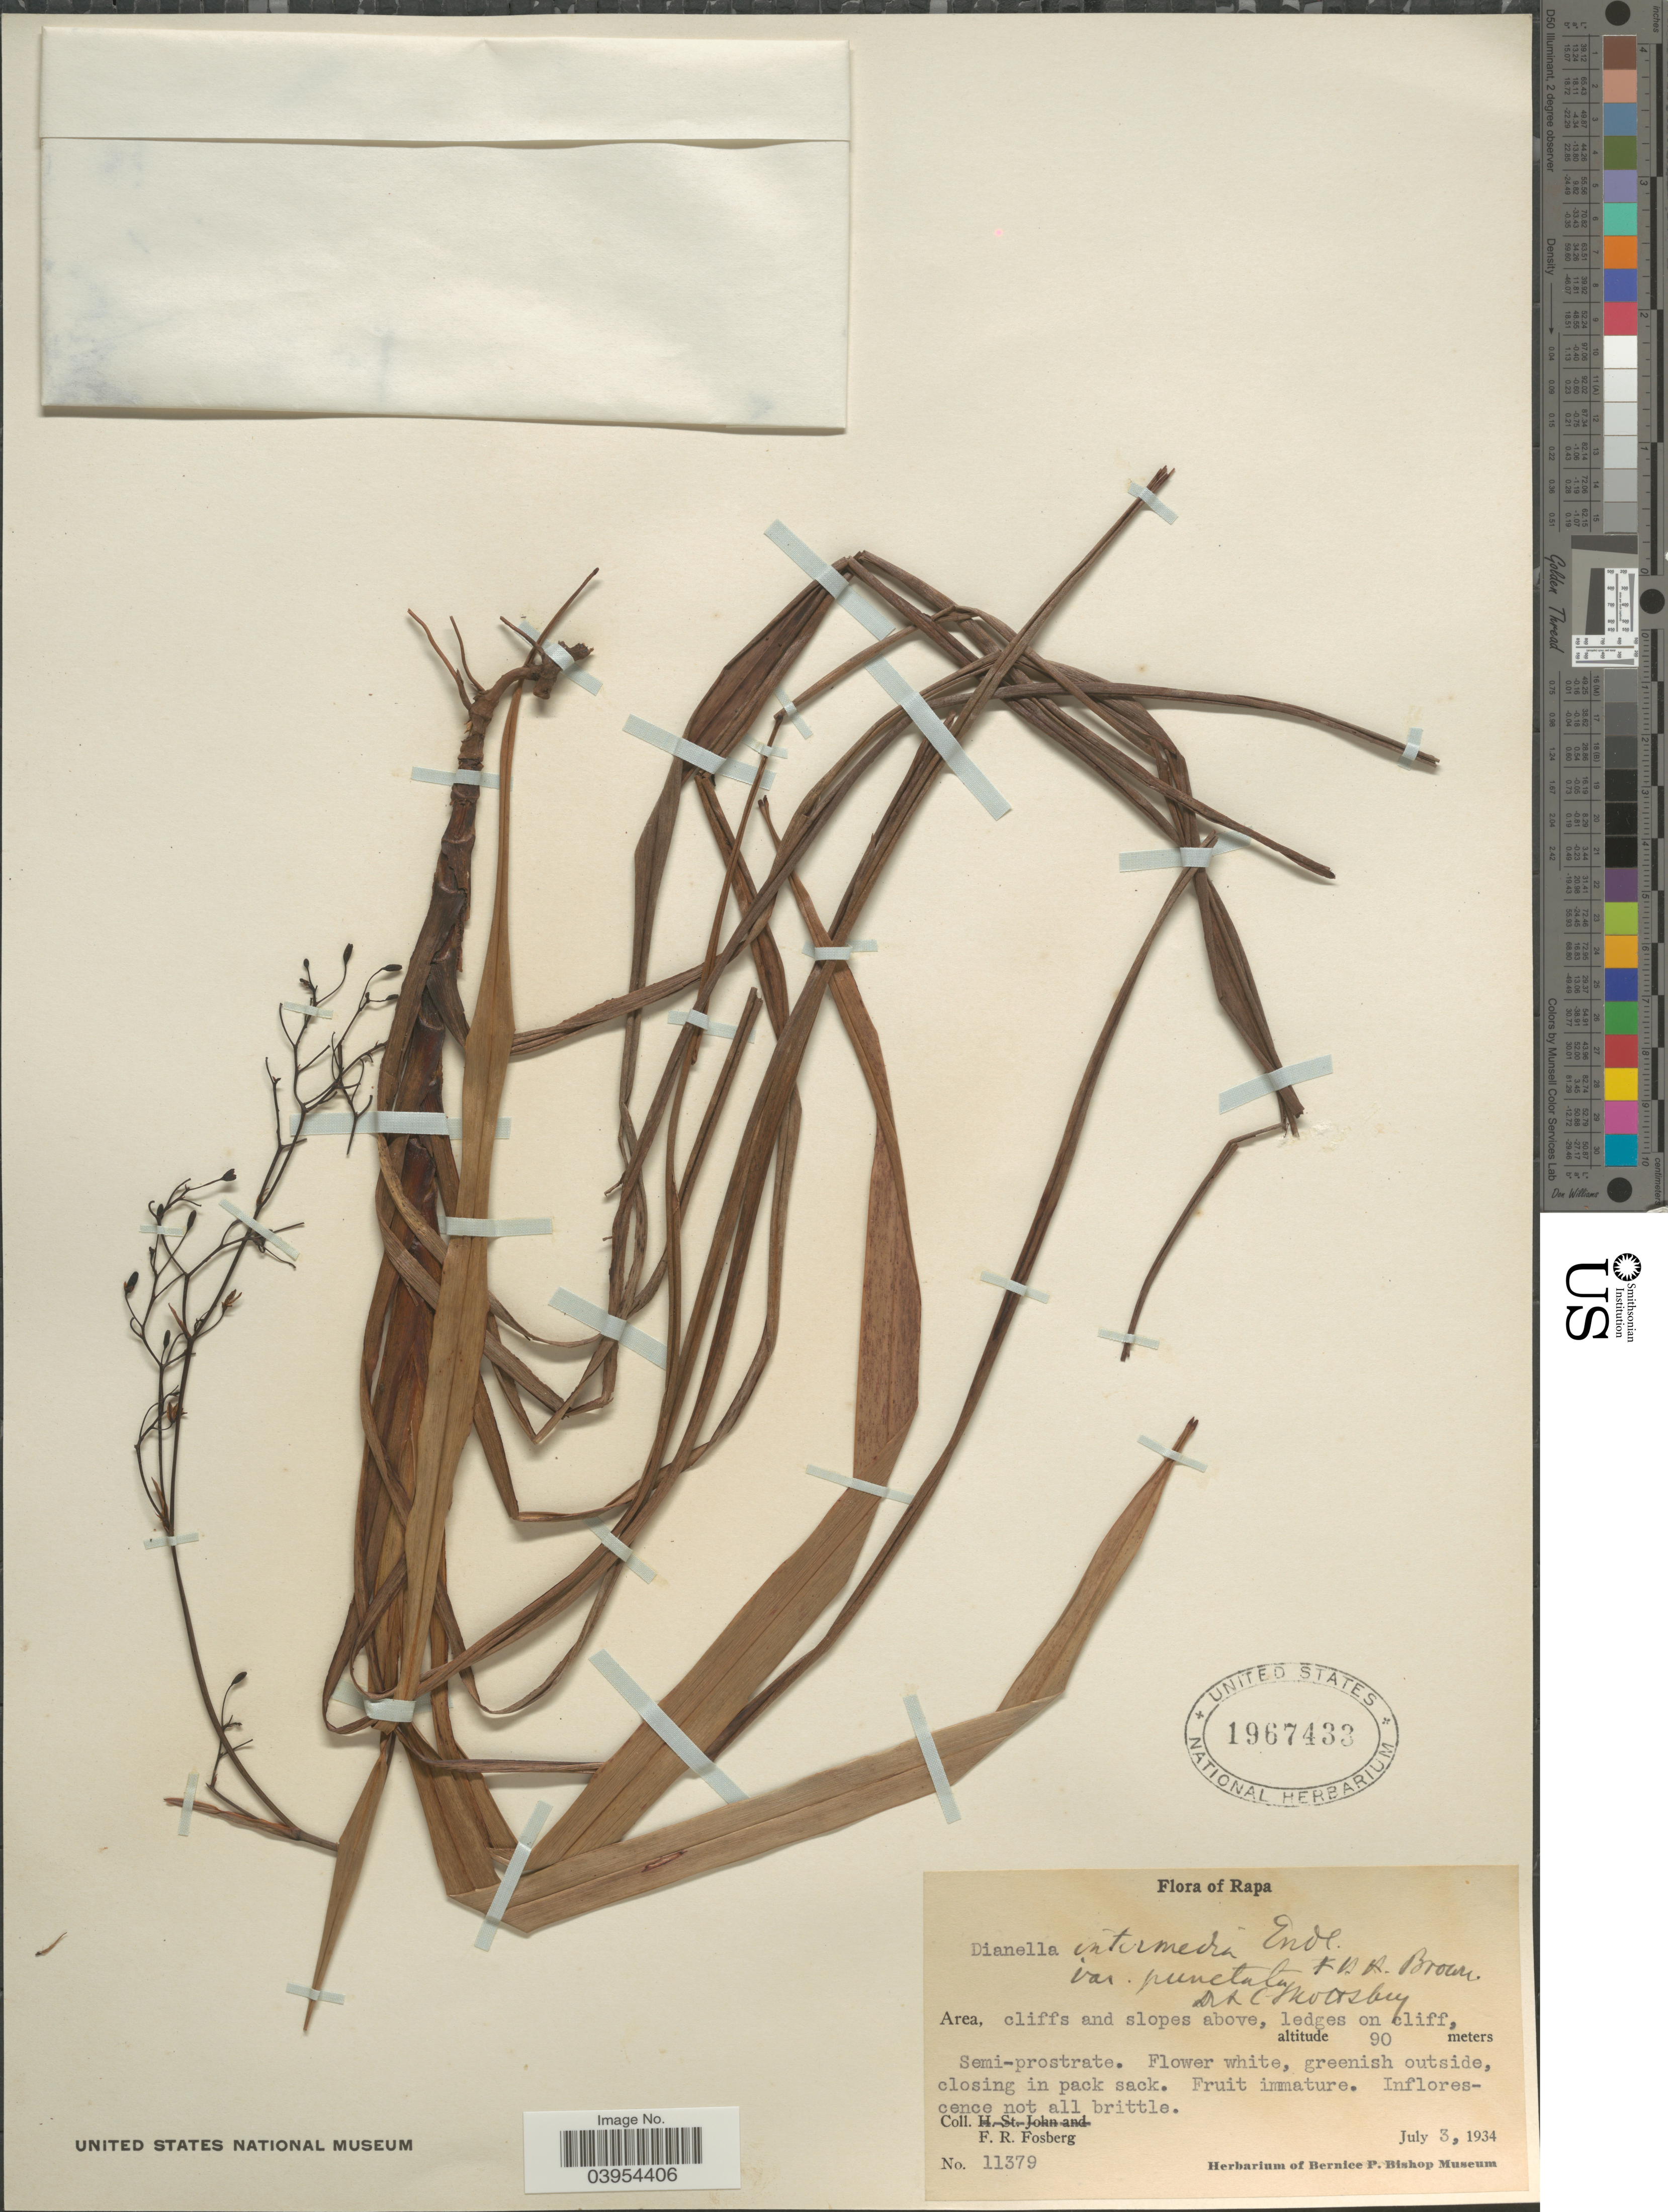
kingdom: Plantae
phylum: Tracheophyta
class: Liliopsida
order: Asparagales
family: Asphodelaceae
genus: Dianella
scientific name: Dianella intermedia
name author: Endl.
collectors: F. R. Fosberg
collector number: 11379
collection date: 1934-07-03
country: French Polynesia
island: Rapa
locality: Rapa. Area, cliffs and slopes above, ledges on cliff.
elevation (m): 90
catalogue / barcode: US 1967433